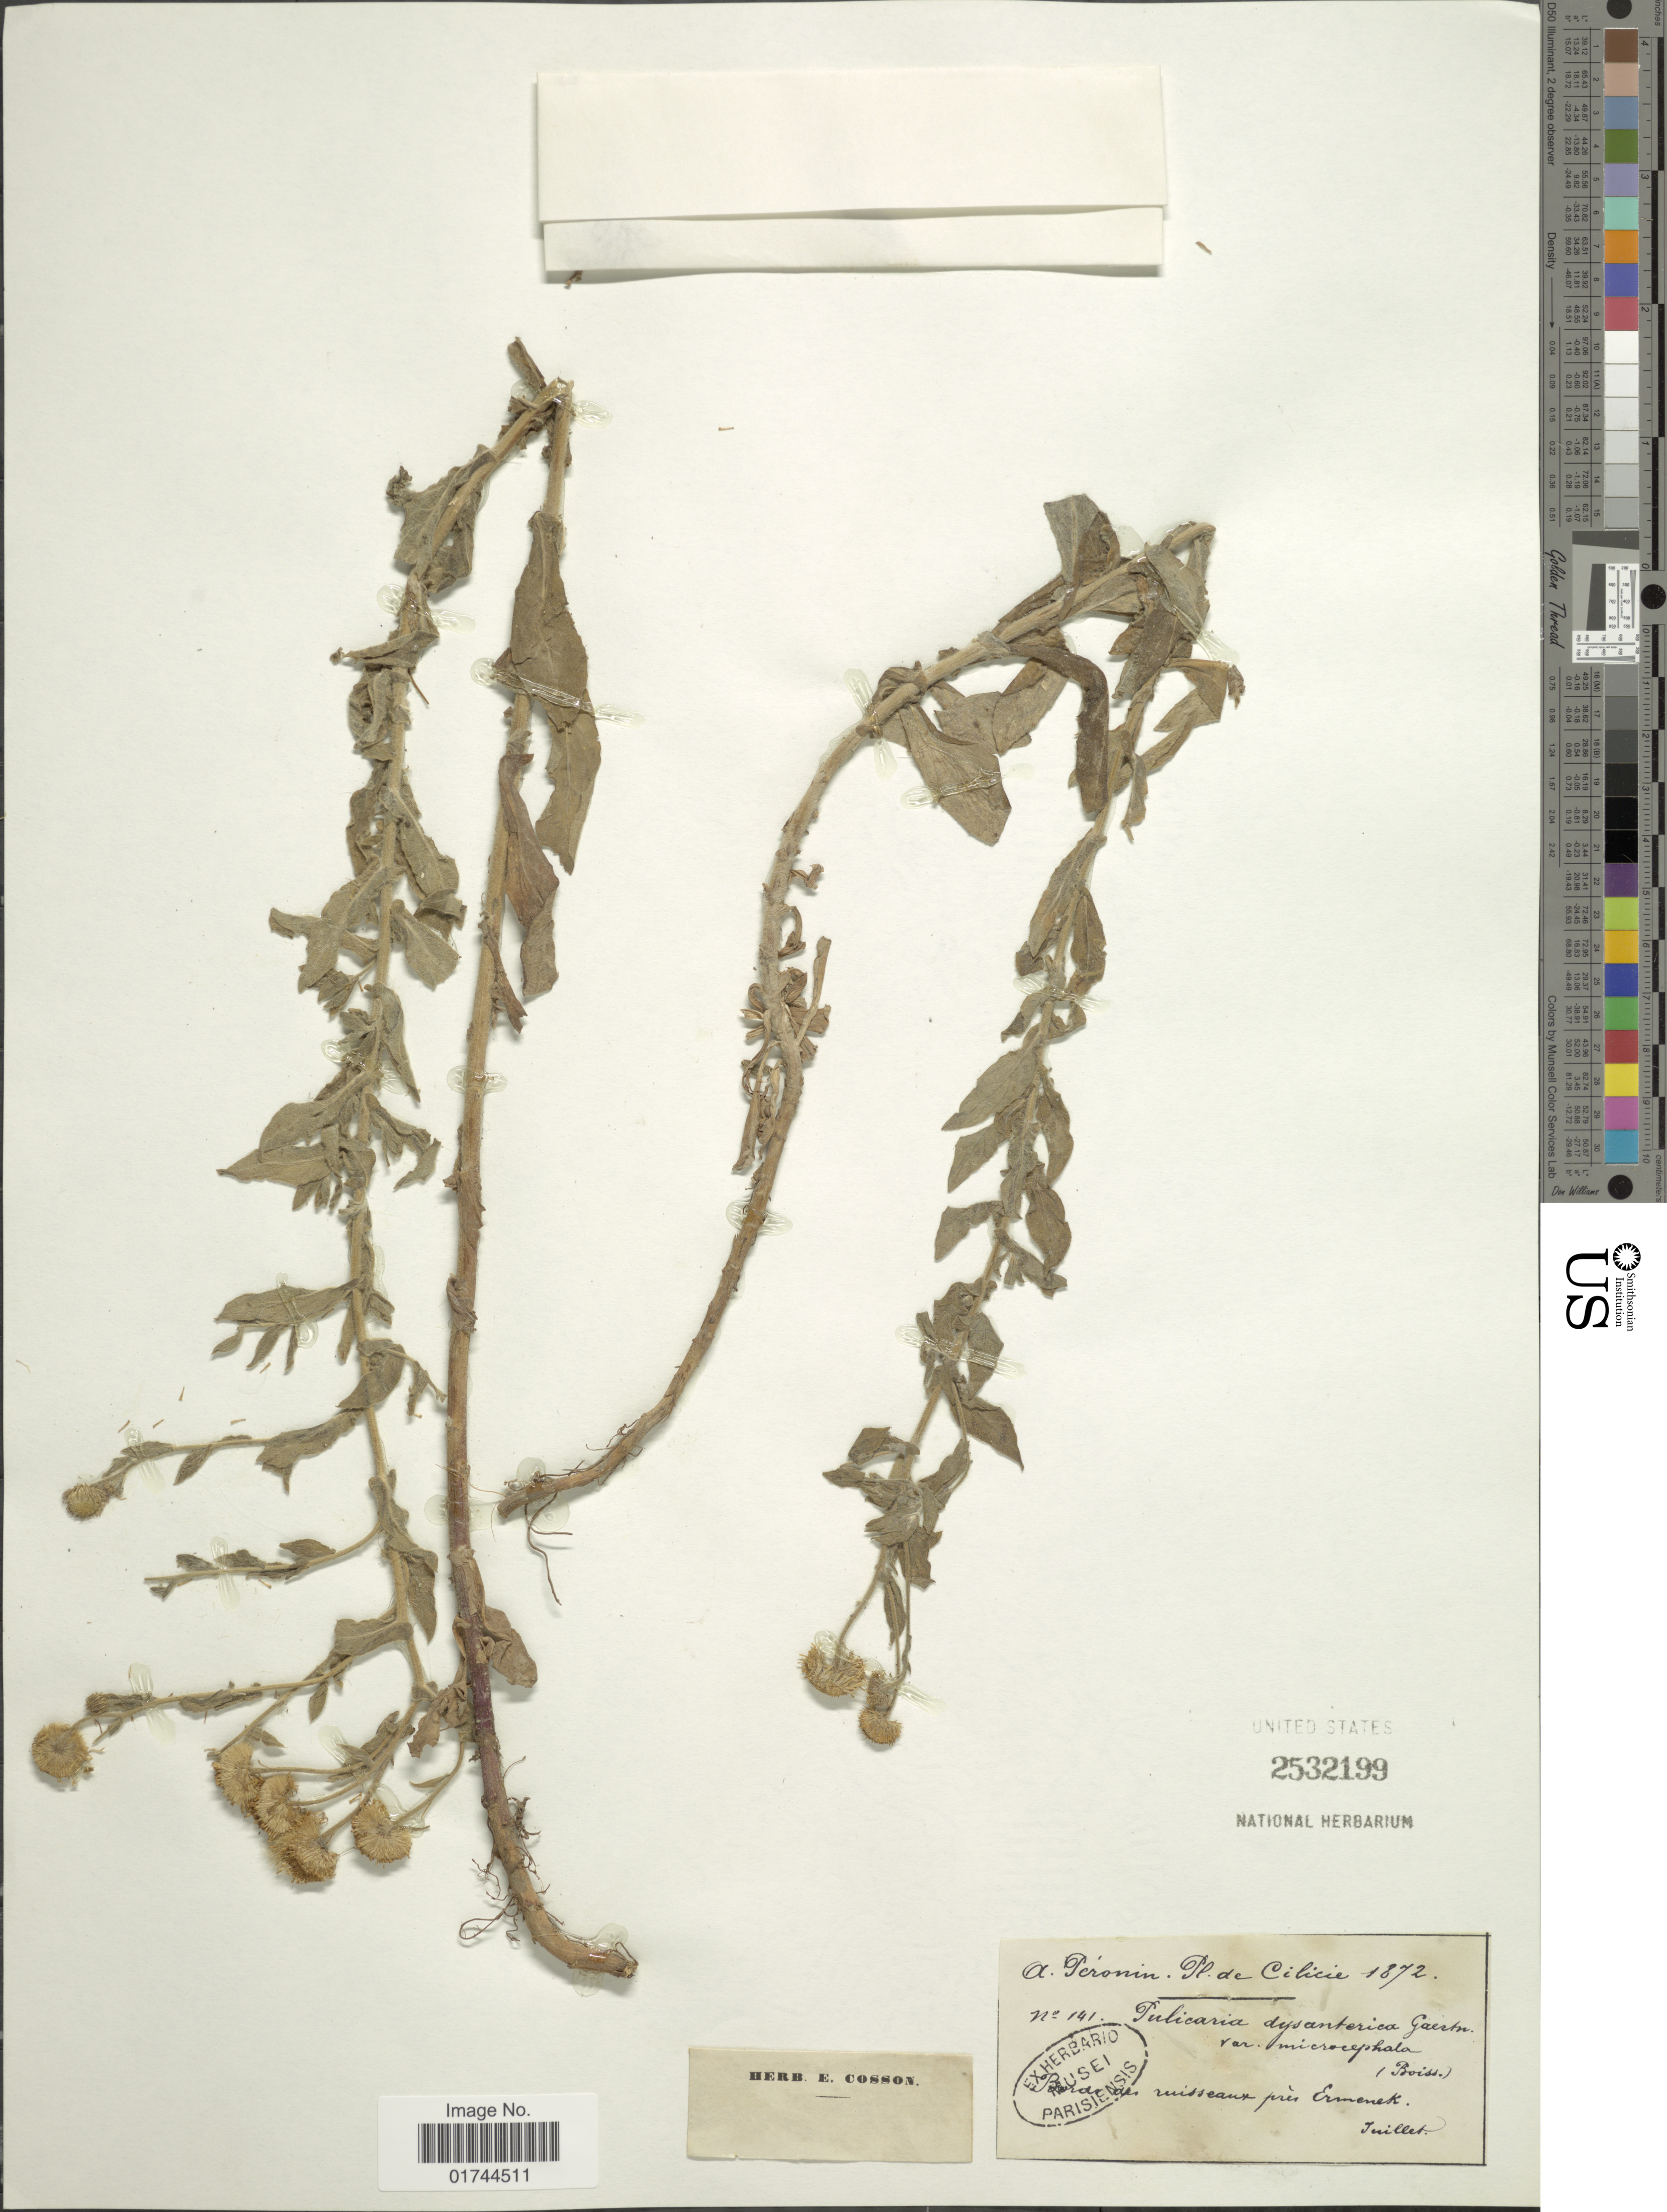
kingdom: Plantae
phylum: Tracheophyta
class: Magnoliopsida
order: Asterales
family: Asteraceae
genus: Pulicaria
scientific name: Pulicaria dysenterica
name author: (L.) Bernh.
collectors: A. Péronin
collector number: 141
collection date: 1872-07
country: Turkey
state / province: Karaman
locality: Cilicie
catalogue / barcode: US 2532199